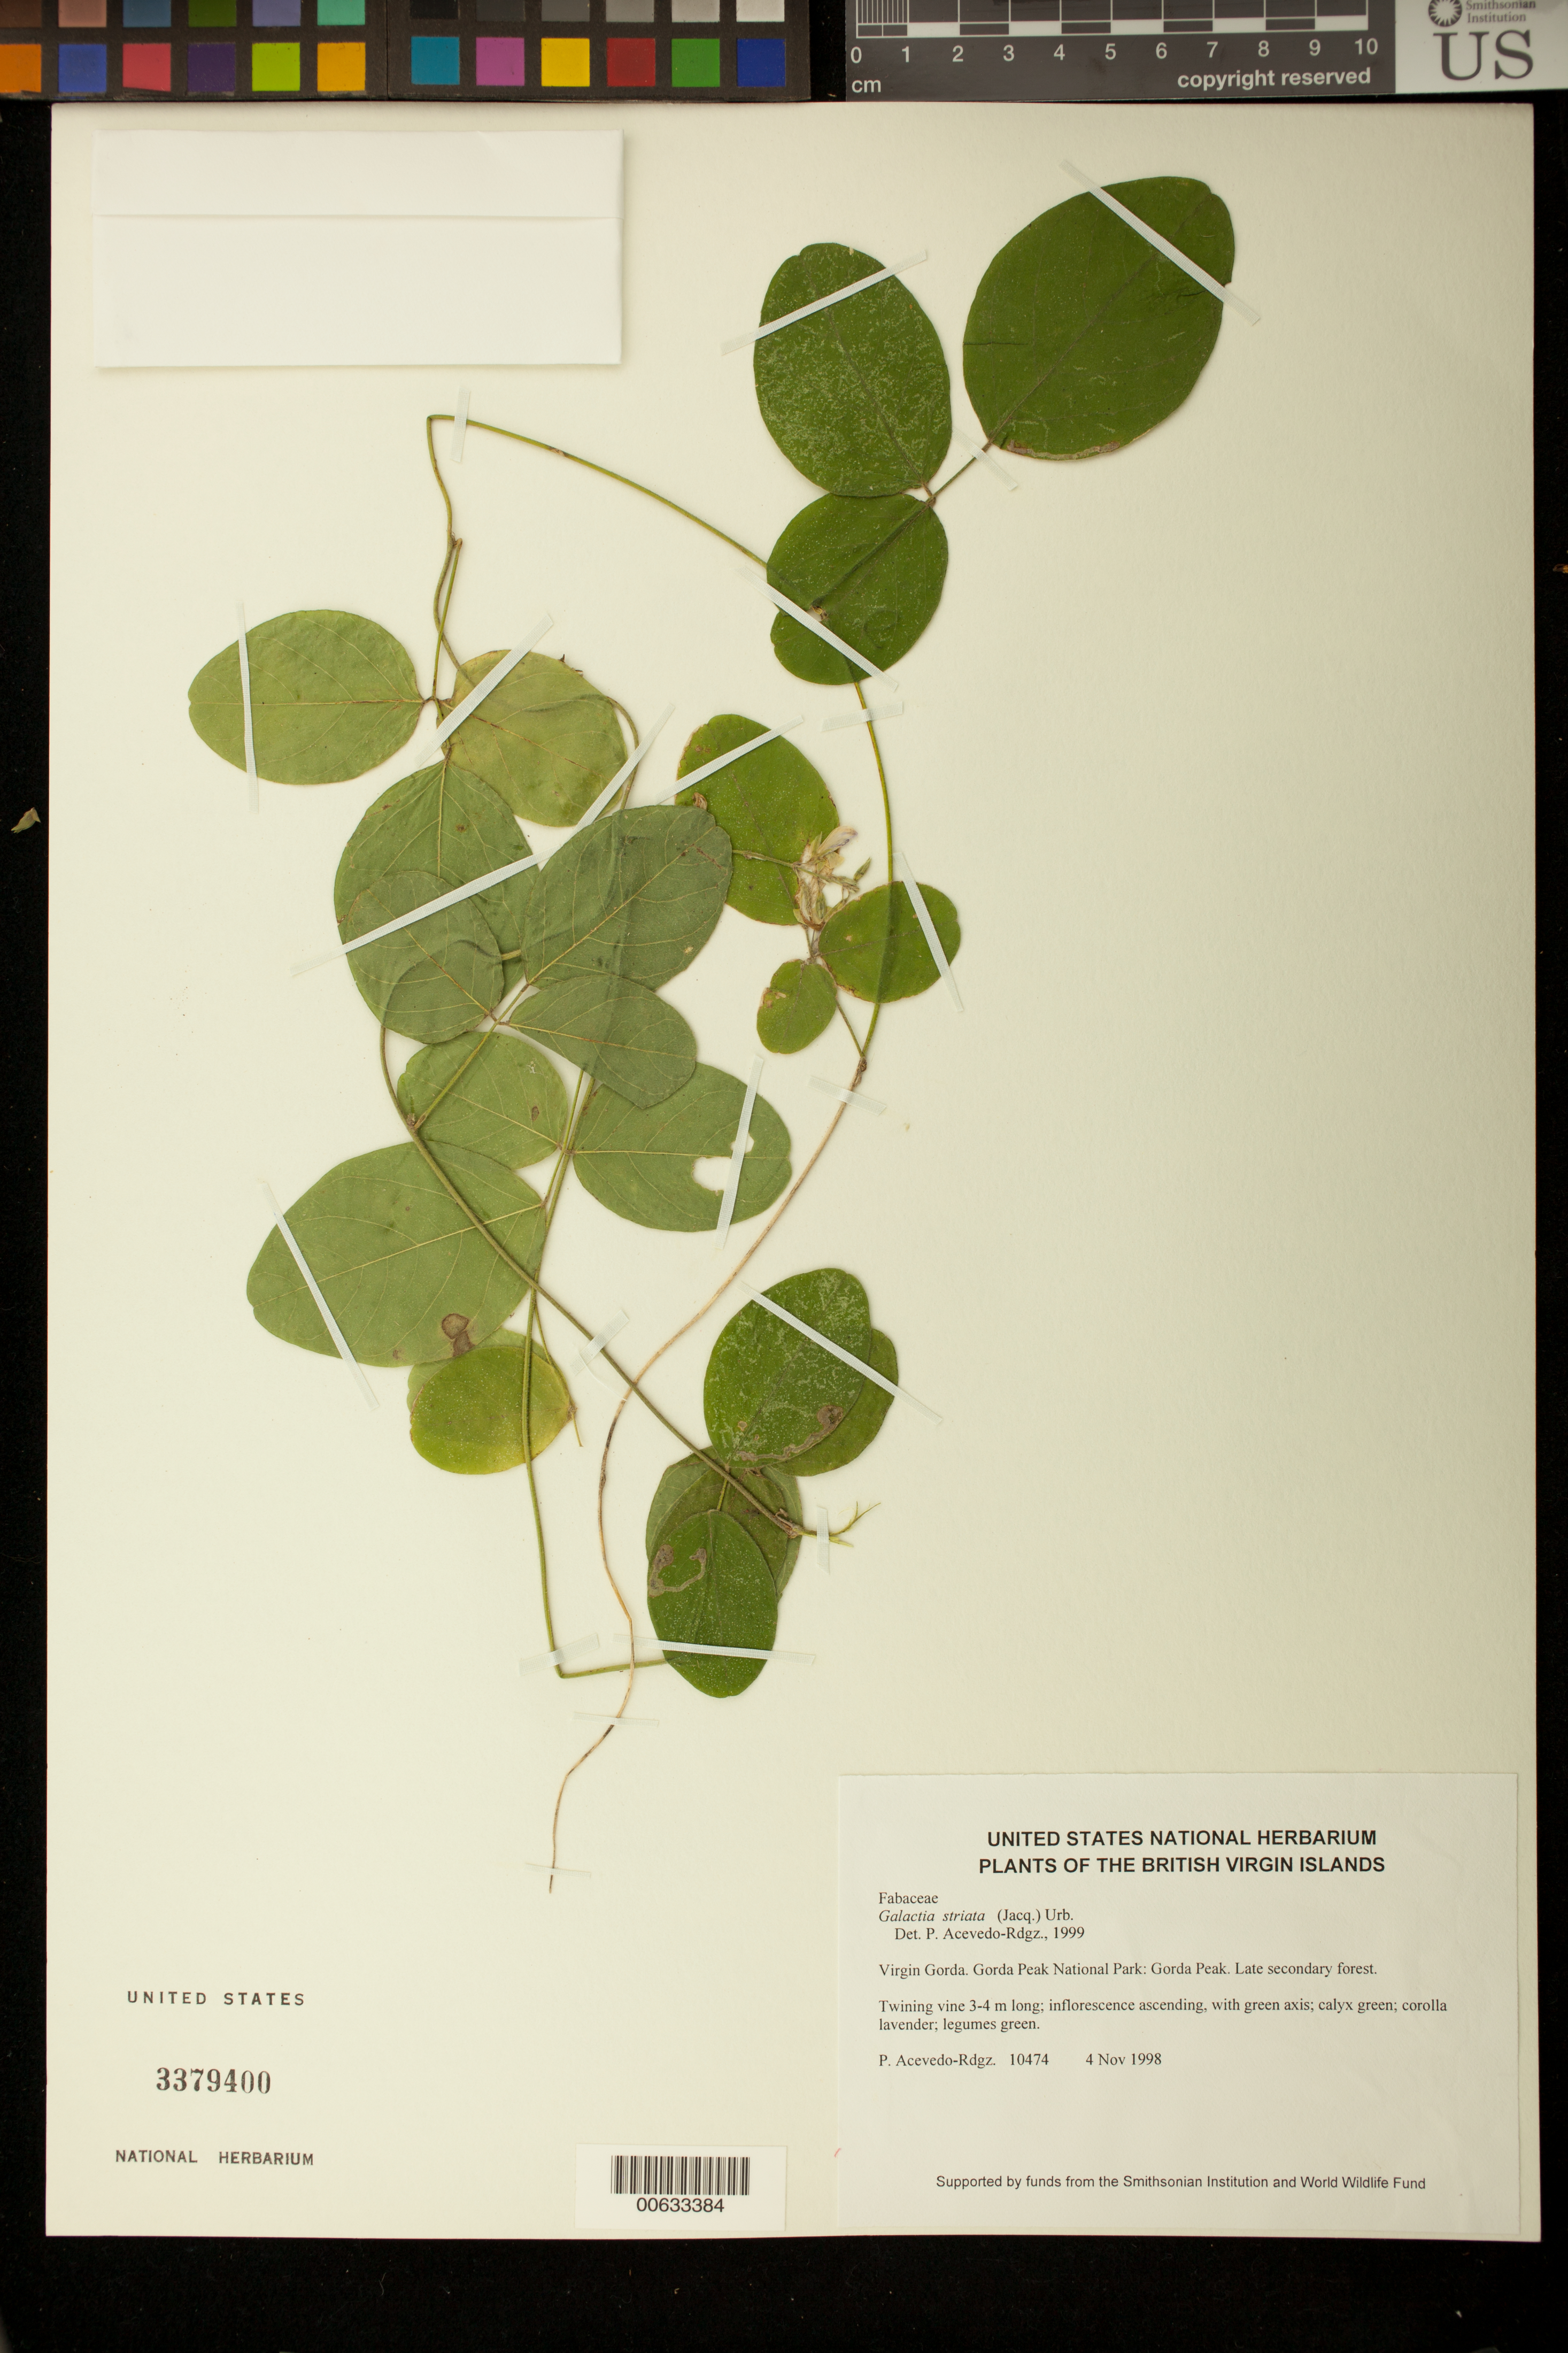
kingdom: Plantae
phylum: Tracheophyta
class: Magnoliopsida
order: Fabales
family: Fabaceae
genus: Galactia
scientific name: Galactia striata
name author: (Jacq.) Urb.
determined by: Acevedo-Rodríguez, P., (BOT), Smithsonian Institution - National Museum of Natural History (UNITED STATES)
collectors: P. Acevedo-Rodr.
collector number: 10474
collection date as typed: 04 Nov 1998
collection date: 1998-11-04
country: British Virgin Islands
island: Virgin Gorda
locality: Gorda Peak National Park: Gorda Peak.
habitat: Late secondary forest.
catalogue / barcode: US 3379400